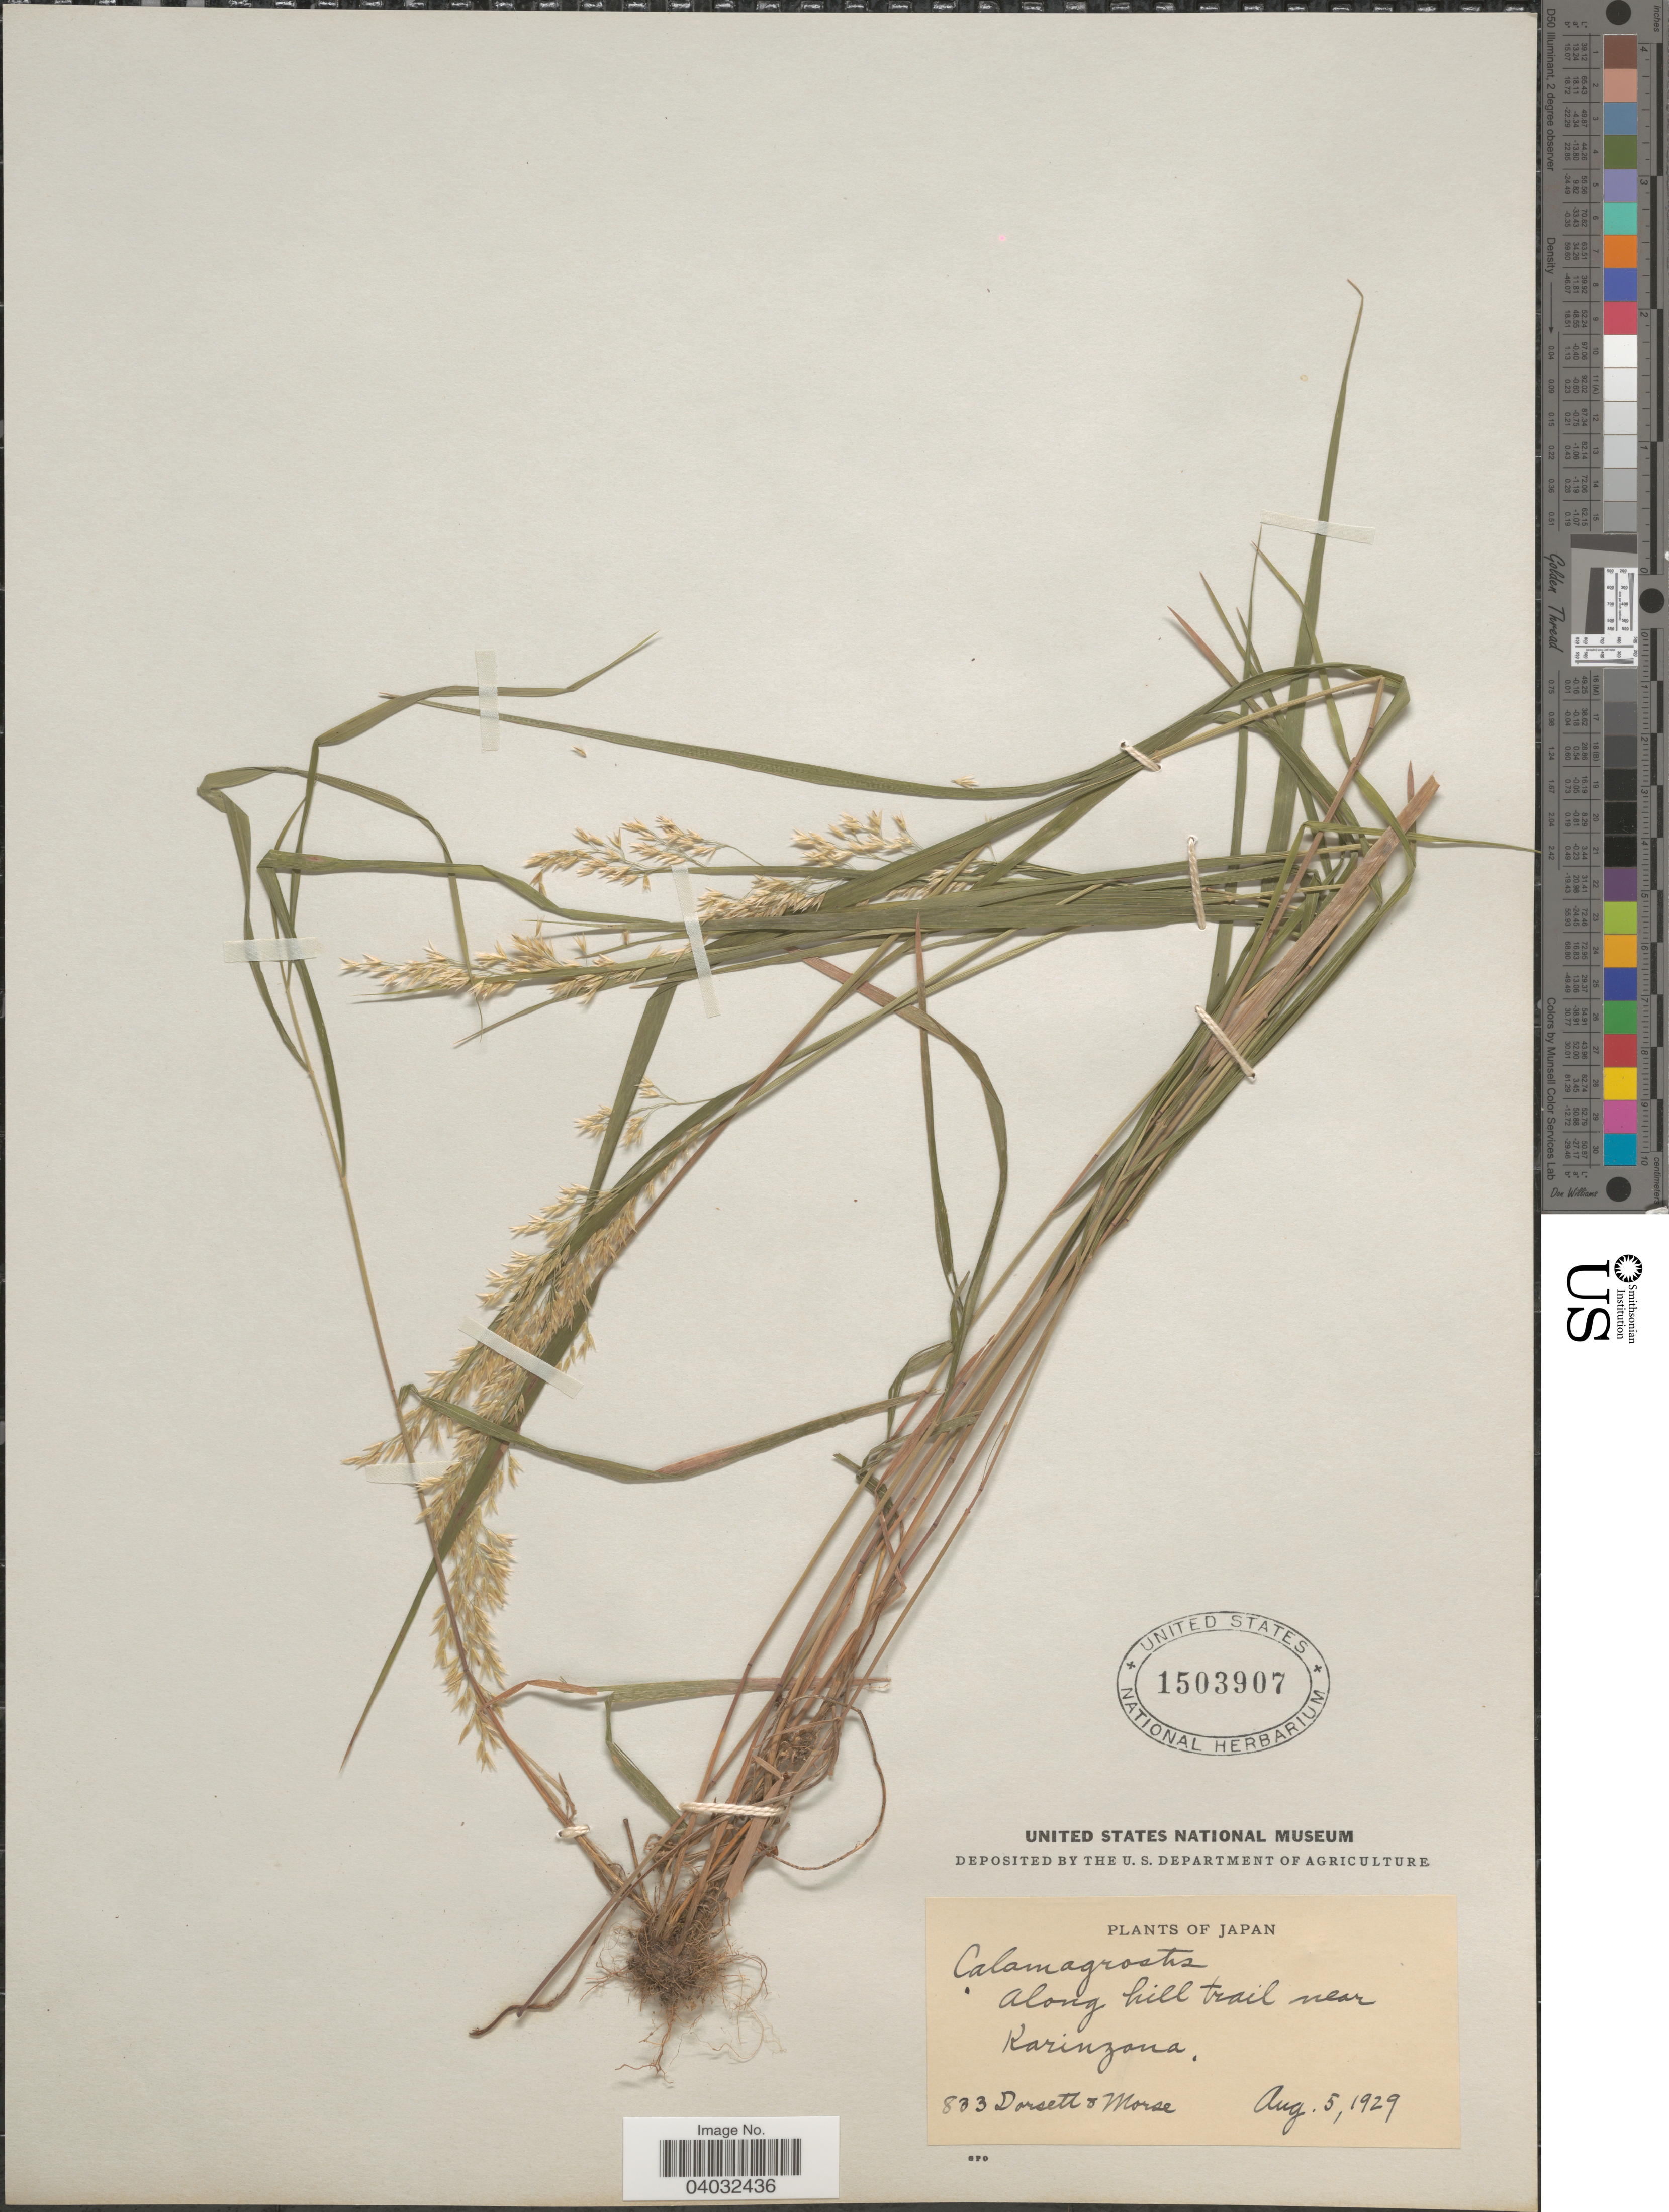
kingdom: Plantae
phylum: Tracheophyta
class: Liliopsida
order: Poales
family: Poaceae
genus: Calamagrostis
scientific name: Calamagrostis sachalinensis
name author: F. Schmidt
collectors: -- Dorsett & -. Morse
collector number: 833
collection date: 1929-08-05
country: Japan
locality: Along hill trail near Karinzona.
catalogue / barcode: US 1503907